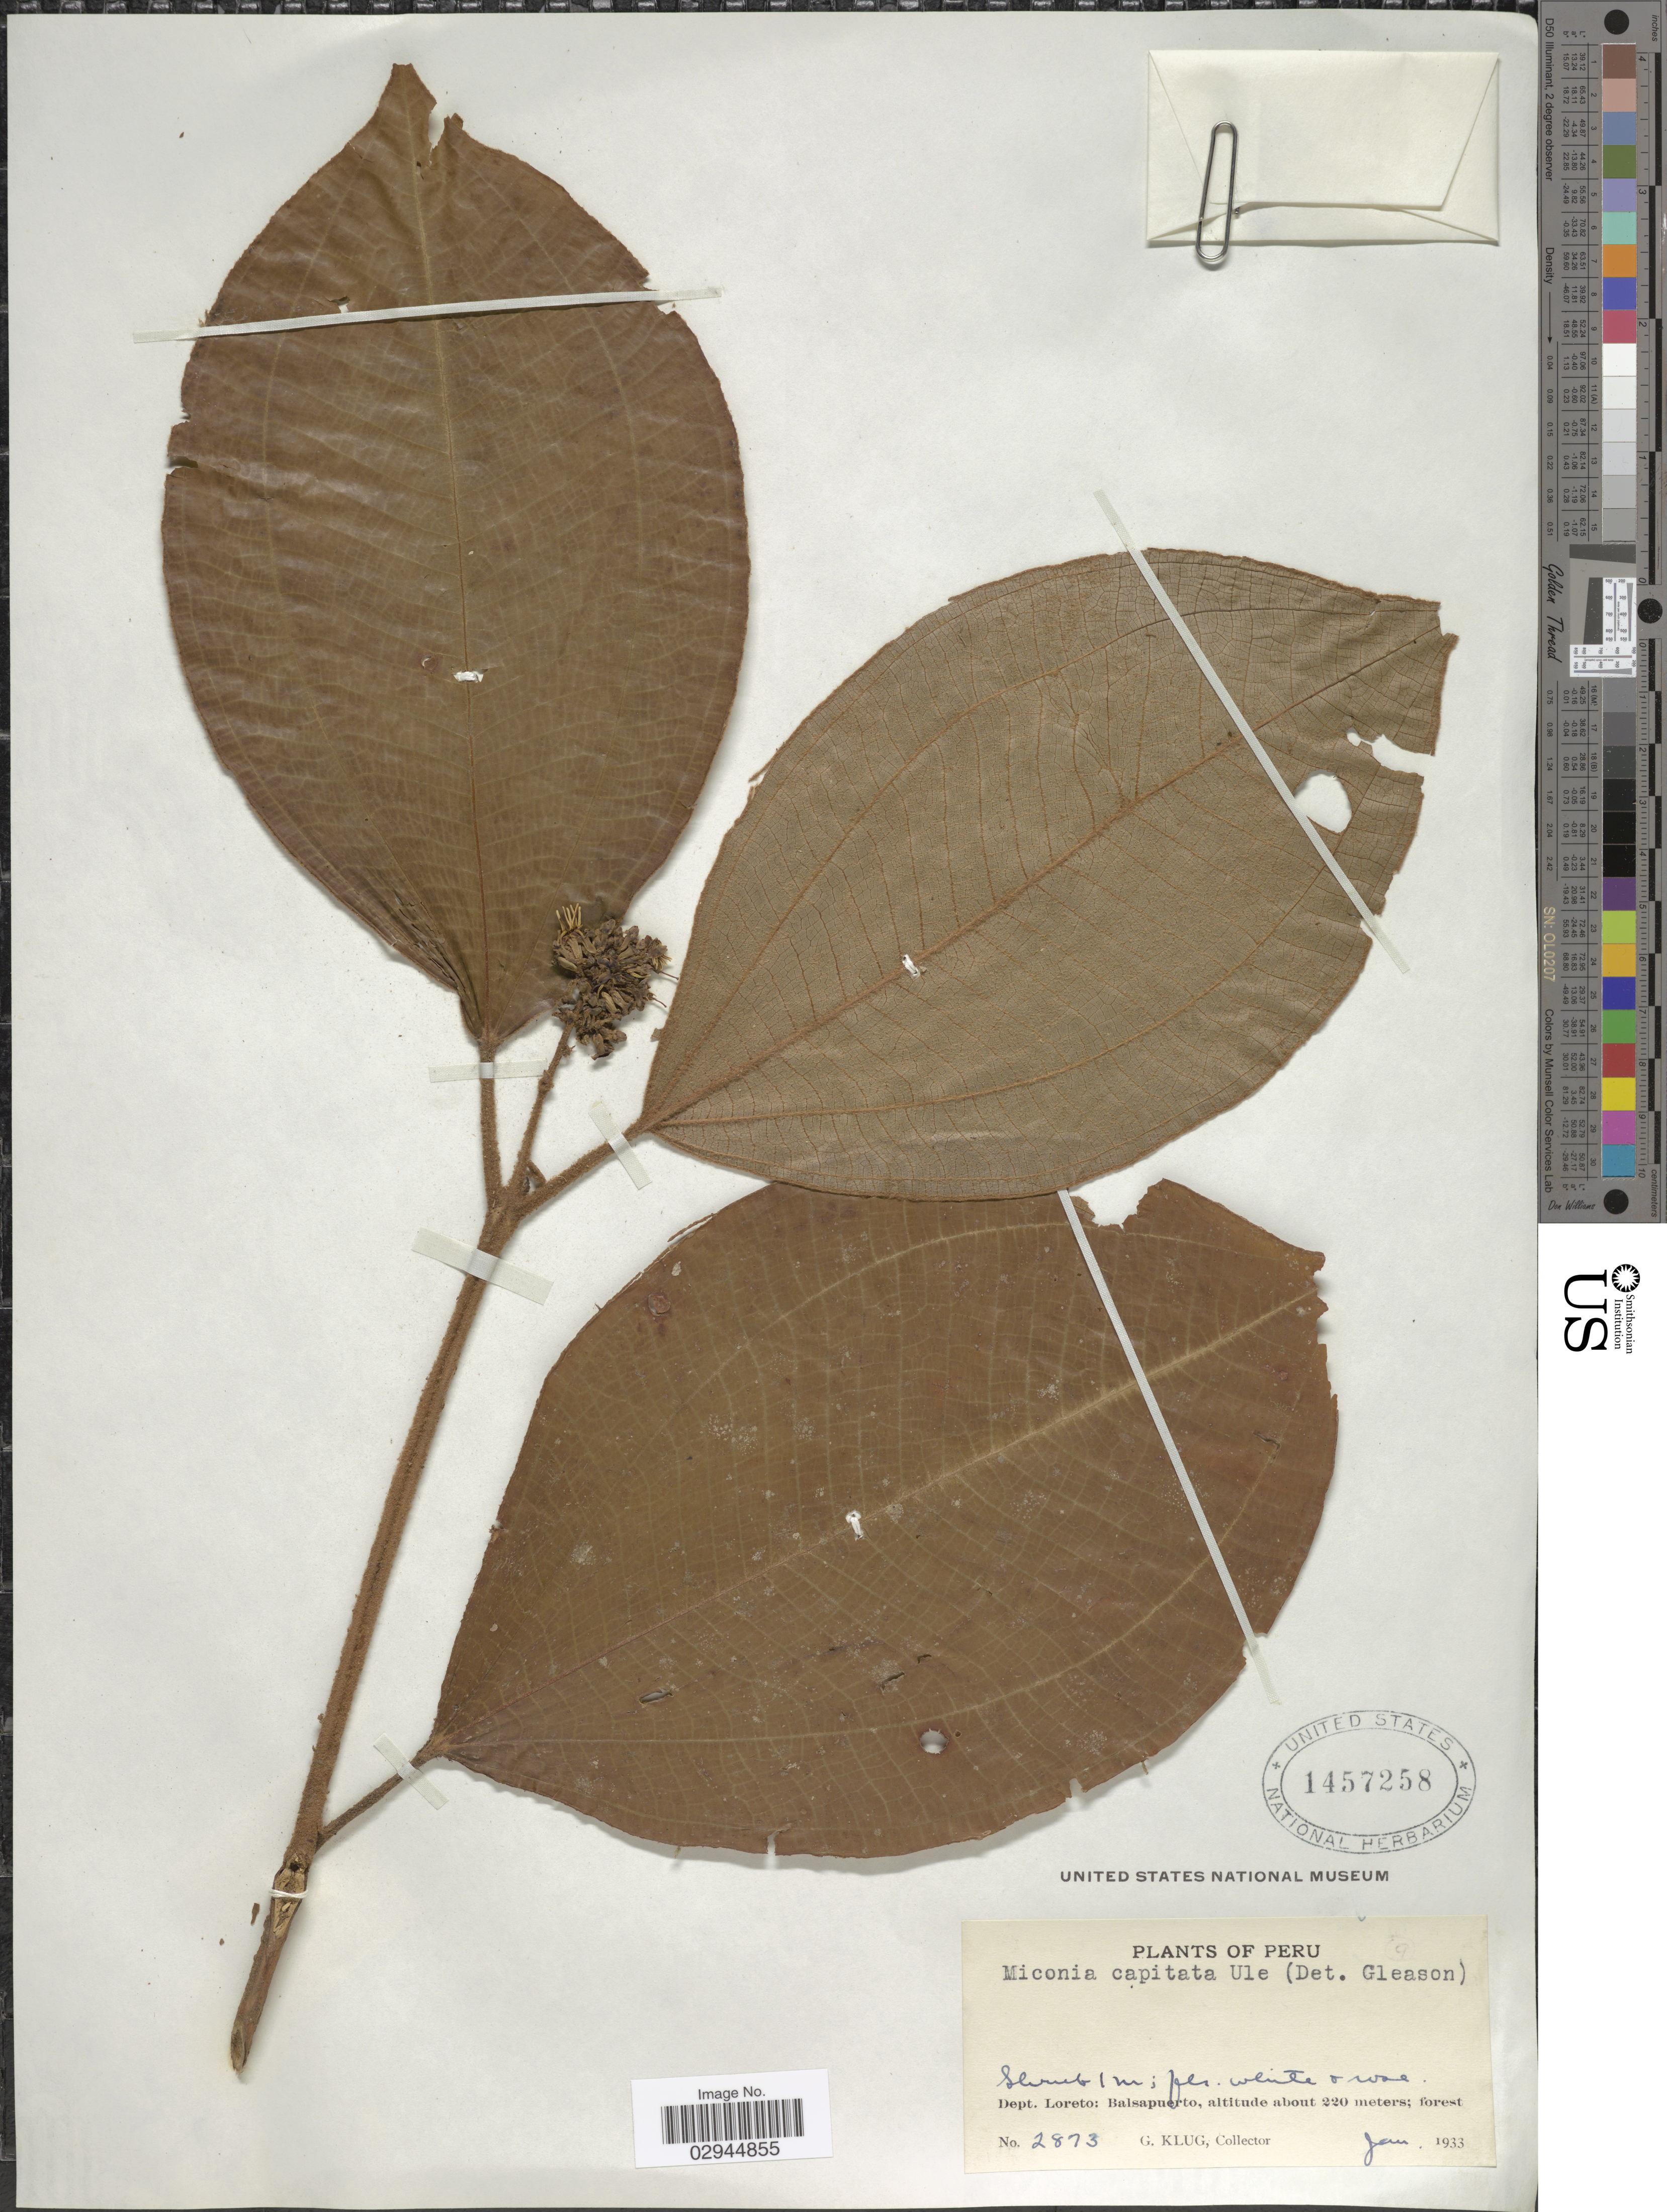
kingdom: Plantae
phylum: Tracheophyta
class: Magnoliopsida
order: Myrtales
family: Melastomataceae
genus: Miconia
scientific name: Miconia vittata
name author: (Linden & André) Cogn.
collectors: G. Klug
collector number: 2873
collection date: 1933-01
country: Peru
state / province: Loreto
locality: Dept. Loreto: Balsapuerto.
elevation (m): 220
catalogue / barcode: US 1457258